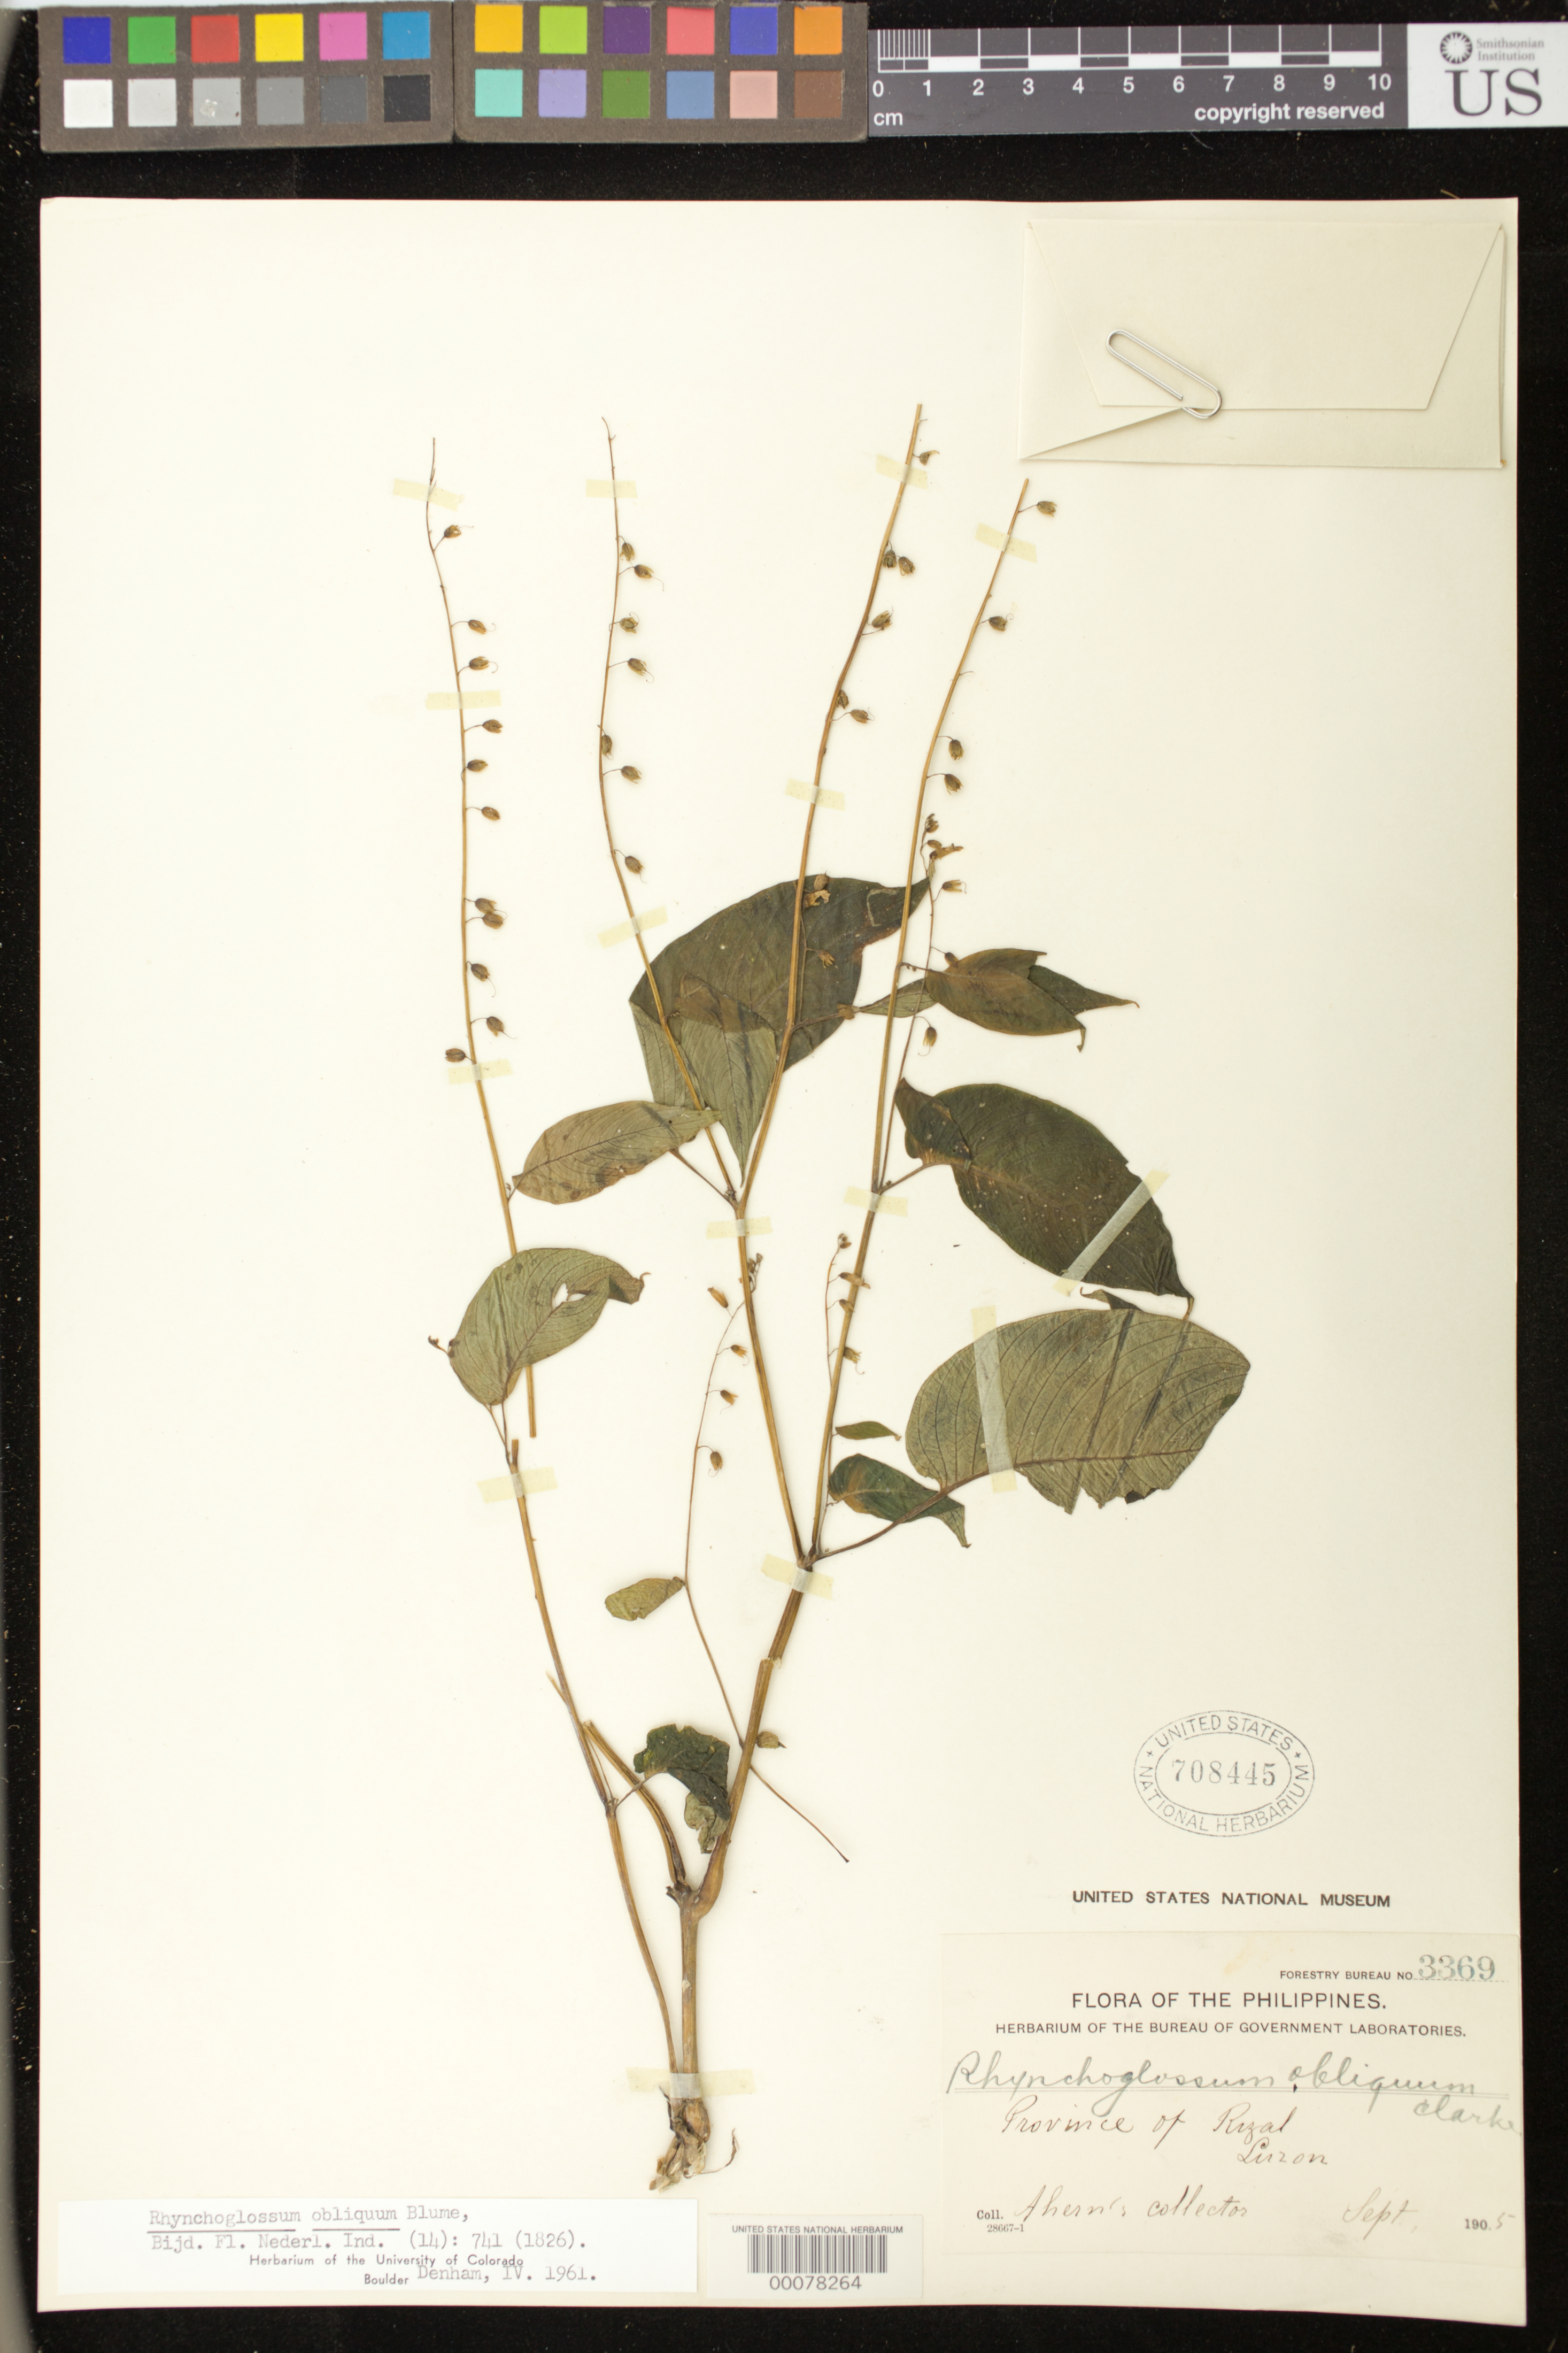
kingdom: Plantae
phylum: Tracheophyta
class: Magnoliopsida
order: Lamiales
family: Gesneriaceae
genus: Rhynchoglossum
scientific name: Rhynchoglossum obliquum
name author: Blume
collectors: G. Ahern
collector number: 3369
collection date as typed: Sep 1905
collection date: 1905-09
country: Philippines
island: Luzon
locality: Rizal,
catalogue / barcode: US 708445